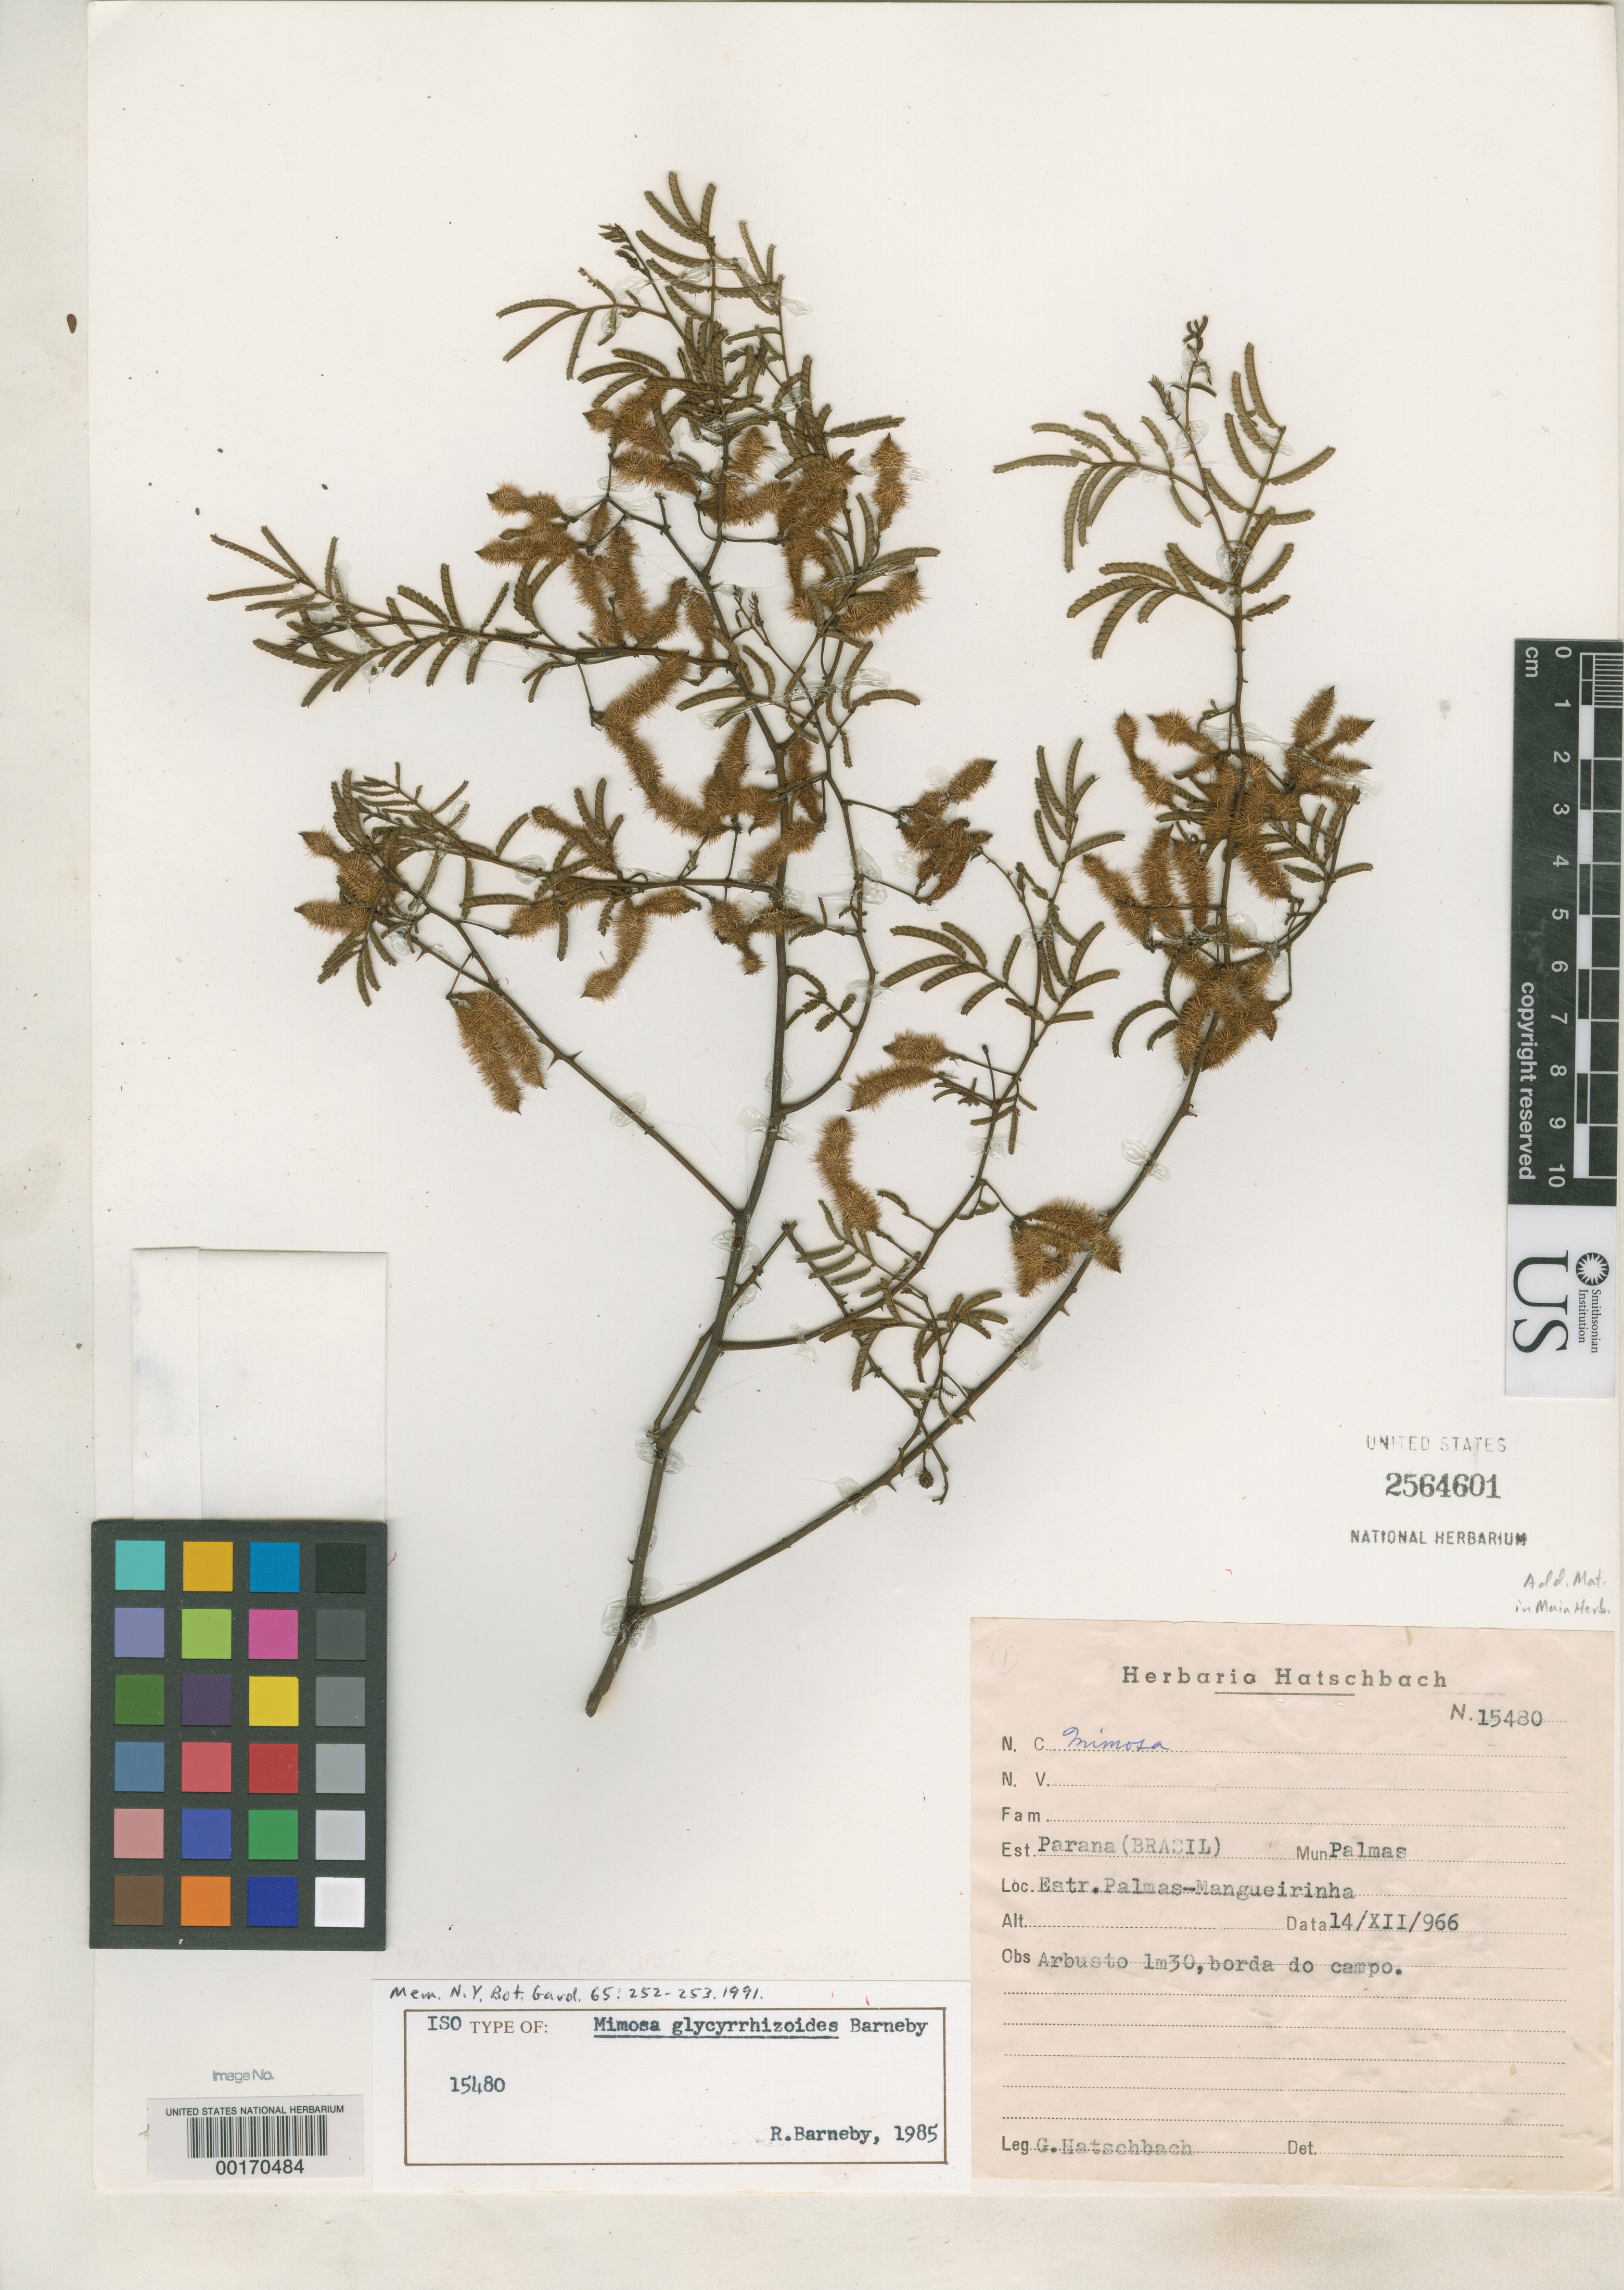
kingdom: Plantae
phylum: Tracheophyta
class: Magnoliopsida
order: Fabales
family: Fabaceae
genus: Mimosa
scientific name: Mimosa glycyrrhizoides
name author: Barneby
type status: Isotype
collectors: G. Hatschbach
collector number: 15480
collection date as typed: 14 Dec 1966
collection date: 1966-12-14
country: Brazil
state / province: Paraná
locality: Estrada Palmas-Mangueirinha.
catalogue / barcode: US 2564601